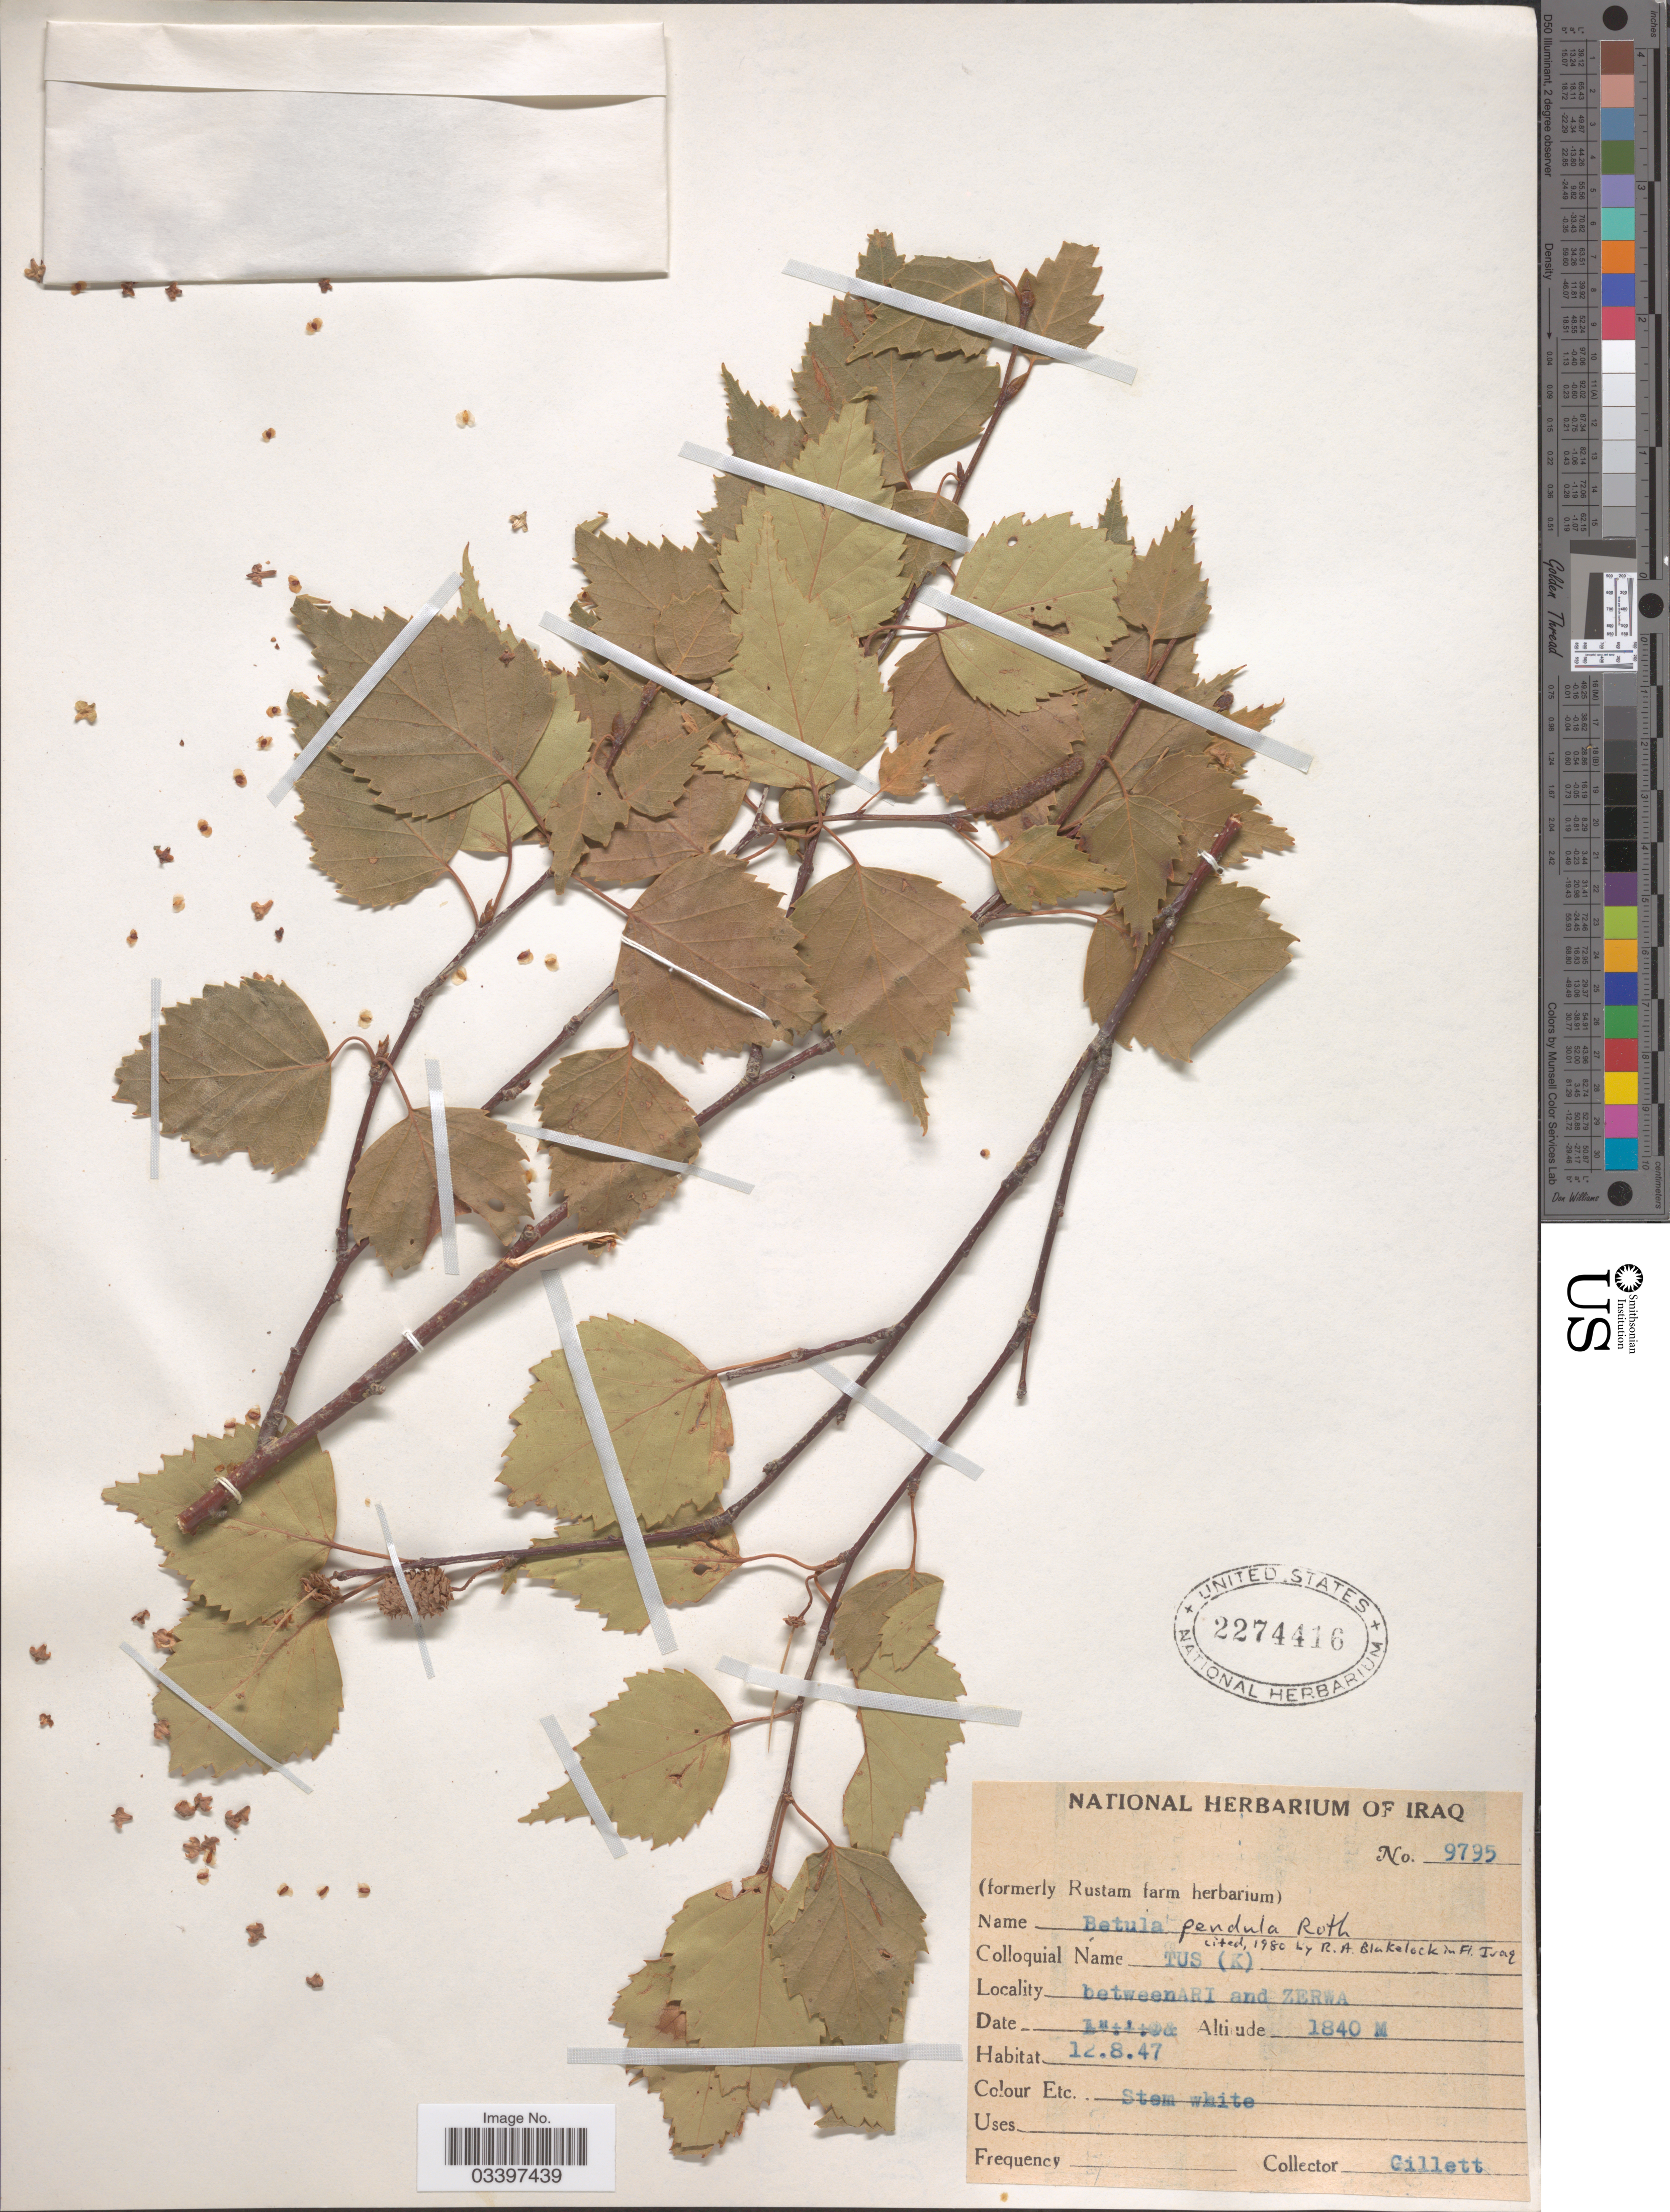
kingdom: Plantae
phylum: Tracheophyta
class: Magnoliopsida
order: Fagales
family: Betulaceae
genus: Betula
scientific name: Betula pendula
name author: Roth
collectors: Gillett, --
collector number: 9795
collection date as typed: Transcribed d/m/y: 12/8/47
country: Iraq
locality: Between Ari and Zerwa.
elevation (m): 1840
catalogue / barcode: US 2274416